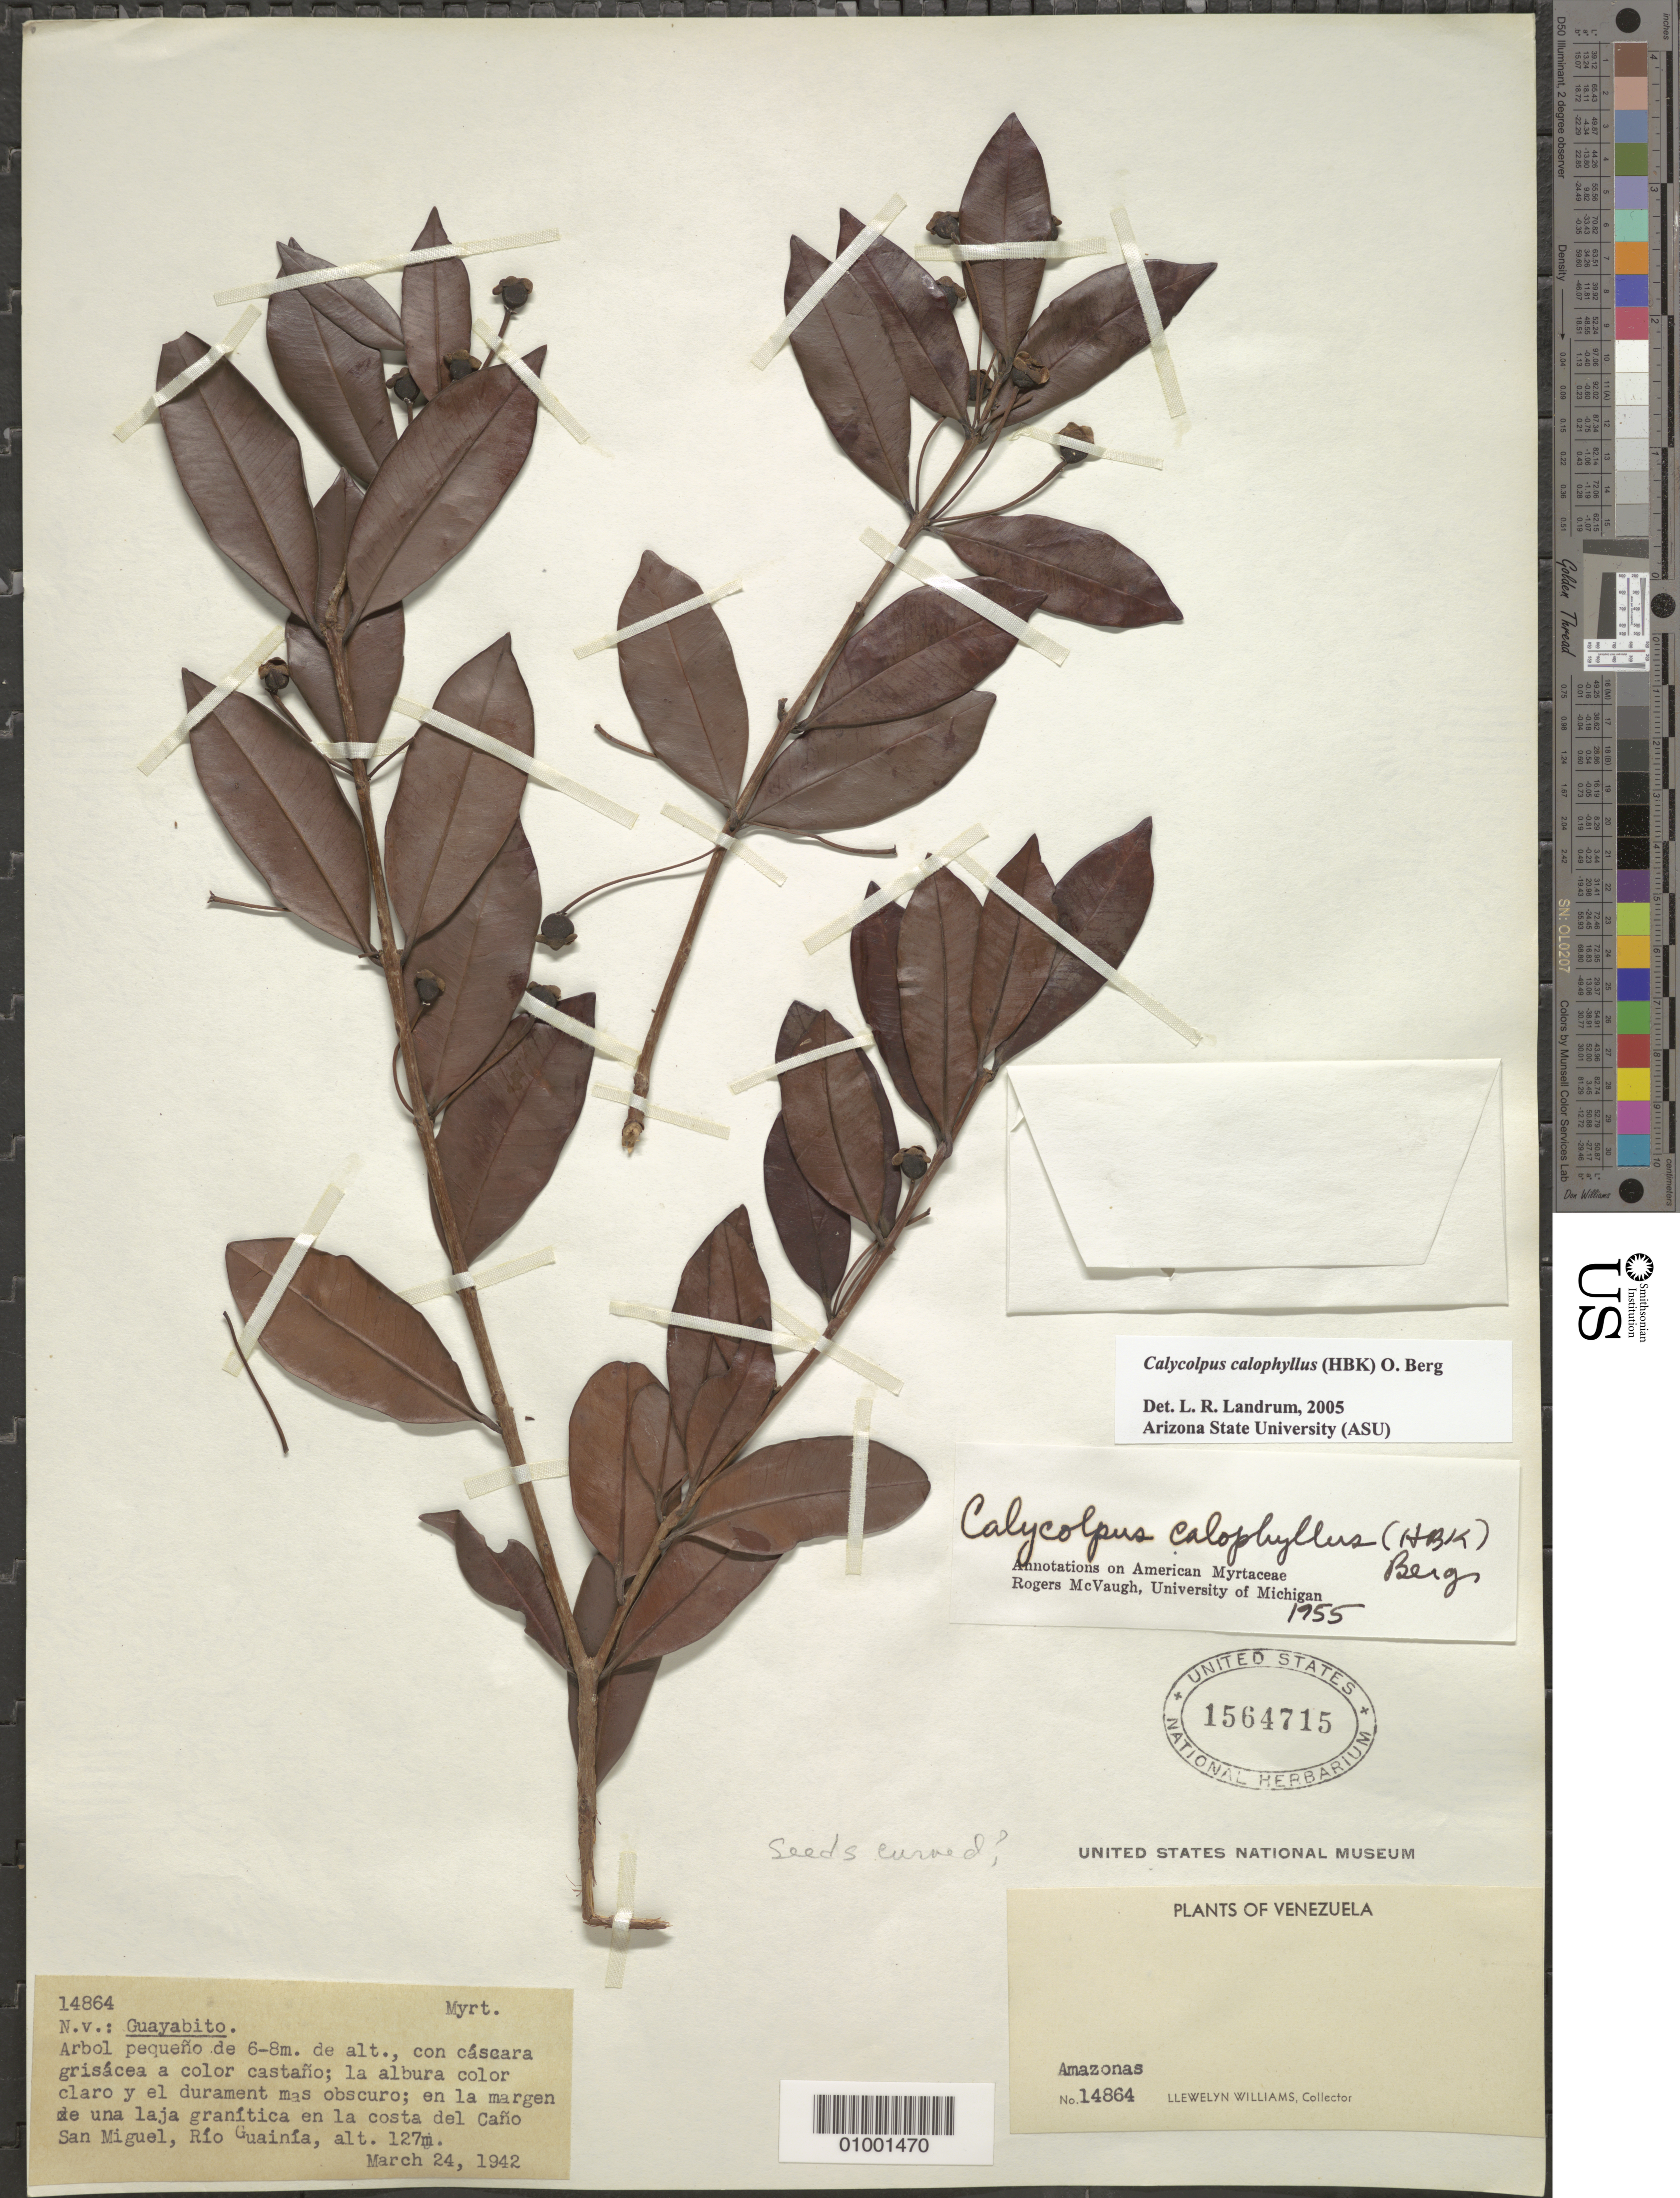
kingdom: Plantae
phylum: Tracheophyta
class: Magnoliopsida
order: Myrtales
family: Myrtaceae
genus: Calycolpus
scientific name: Calycolpus calophyllus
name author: (Kunth) O. Berg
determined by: Landrum, L. R.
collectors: Ll. Williams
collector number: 14864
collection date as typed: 24-Mar-42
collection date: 1942-03-24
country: Venezuela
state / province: Amazonas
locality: San Miguel, Río Guainía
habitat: Margen de una laja granitica en la costa del cano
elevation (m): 127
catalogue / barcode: US 1564715